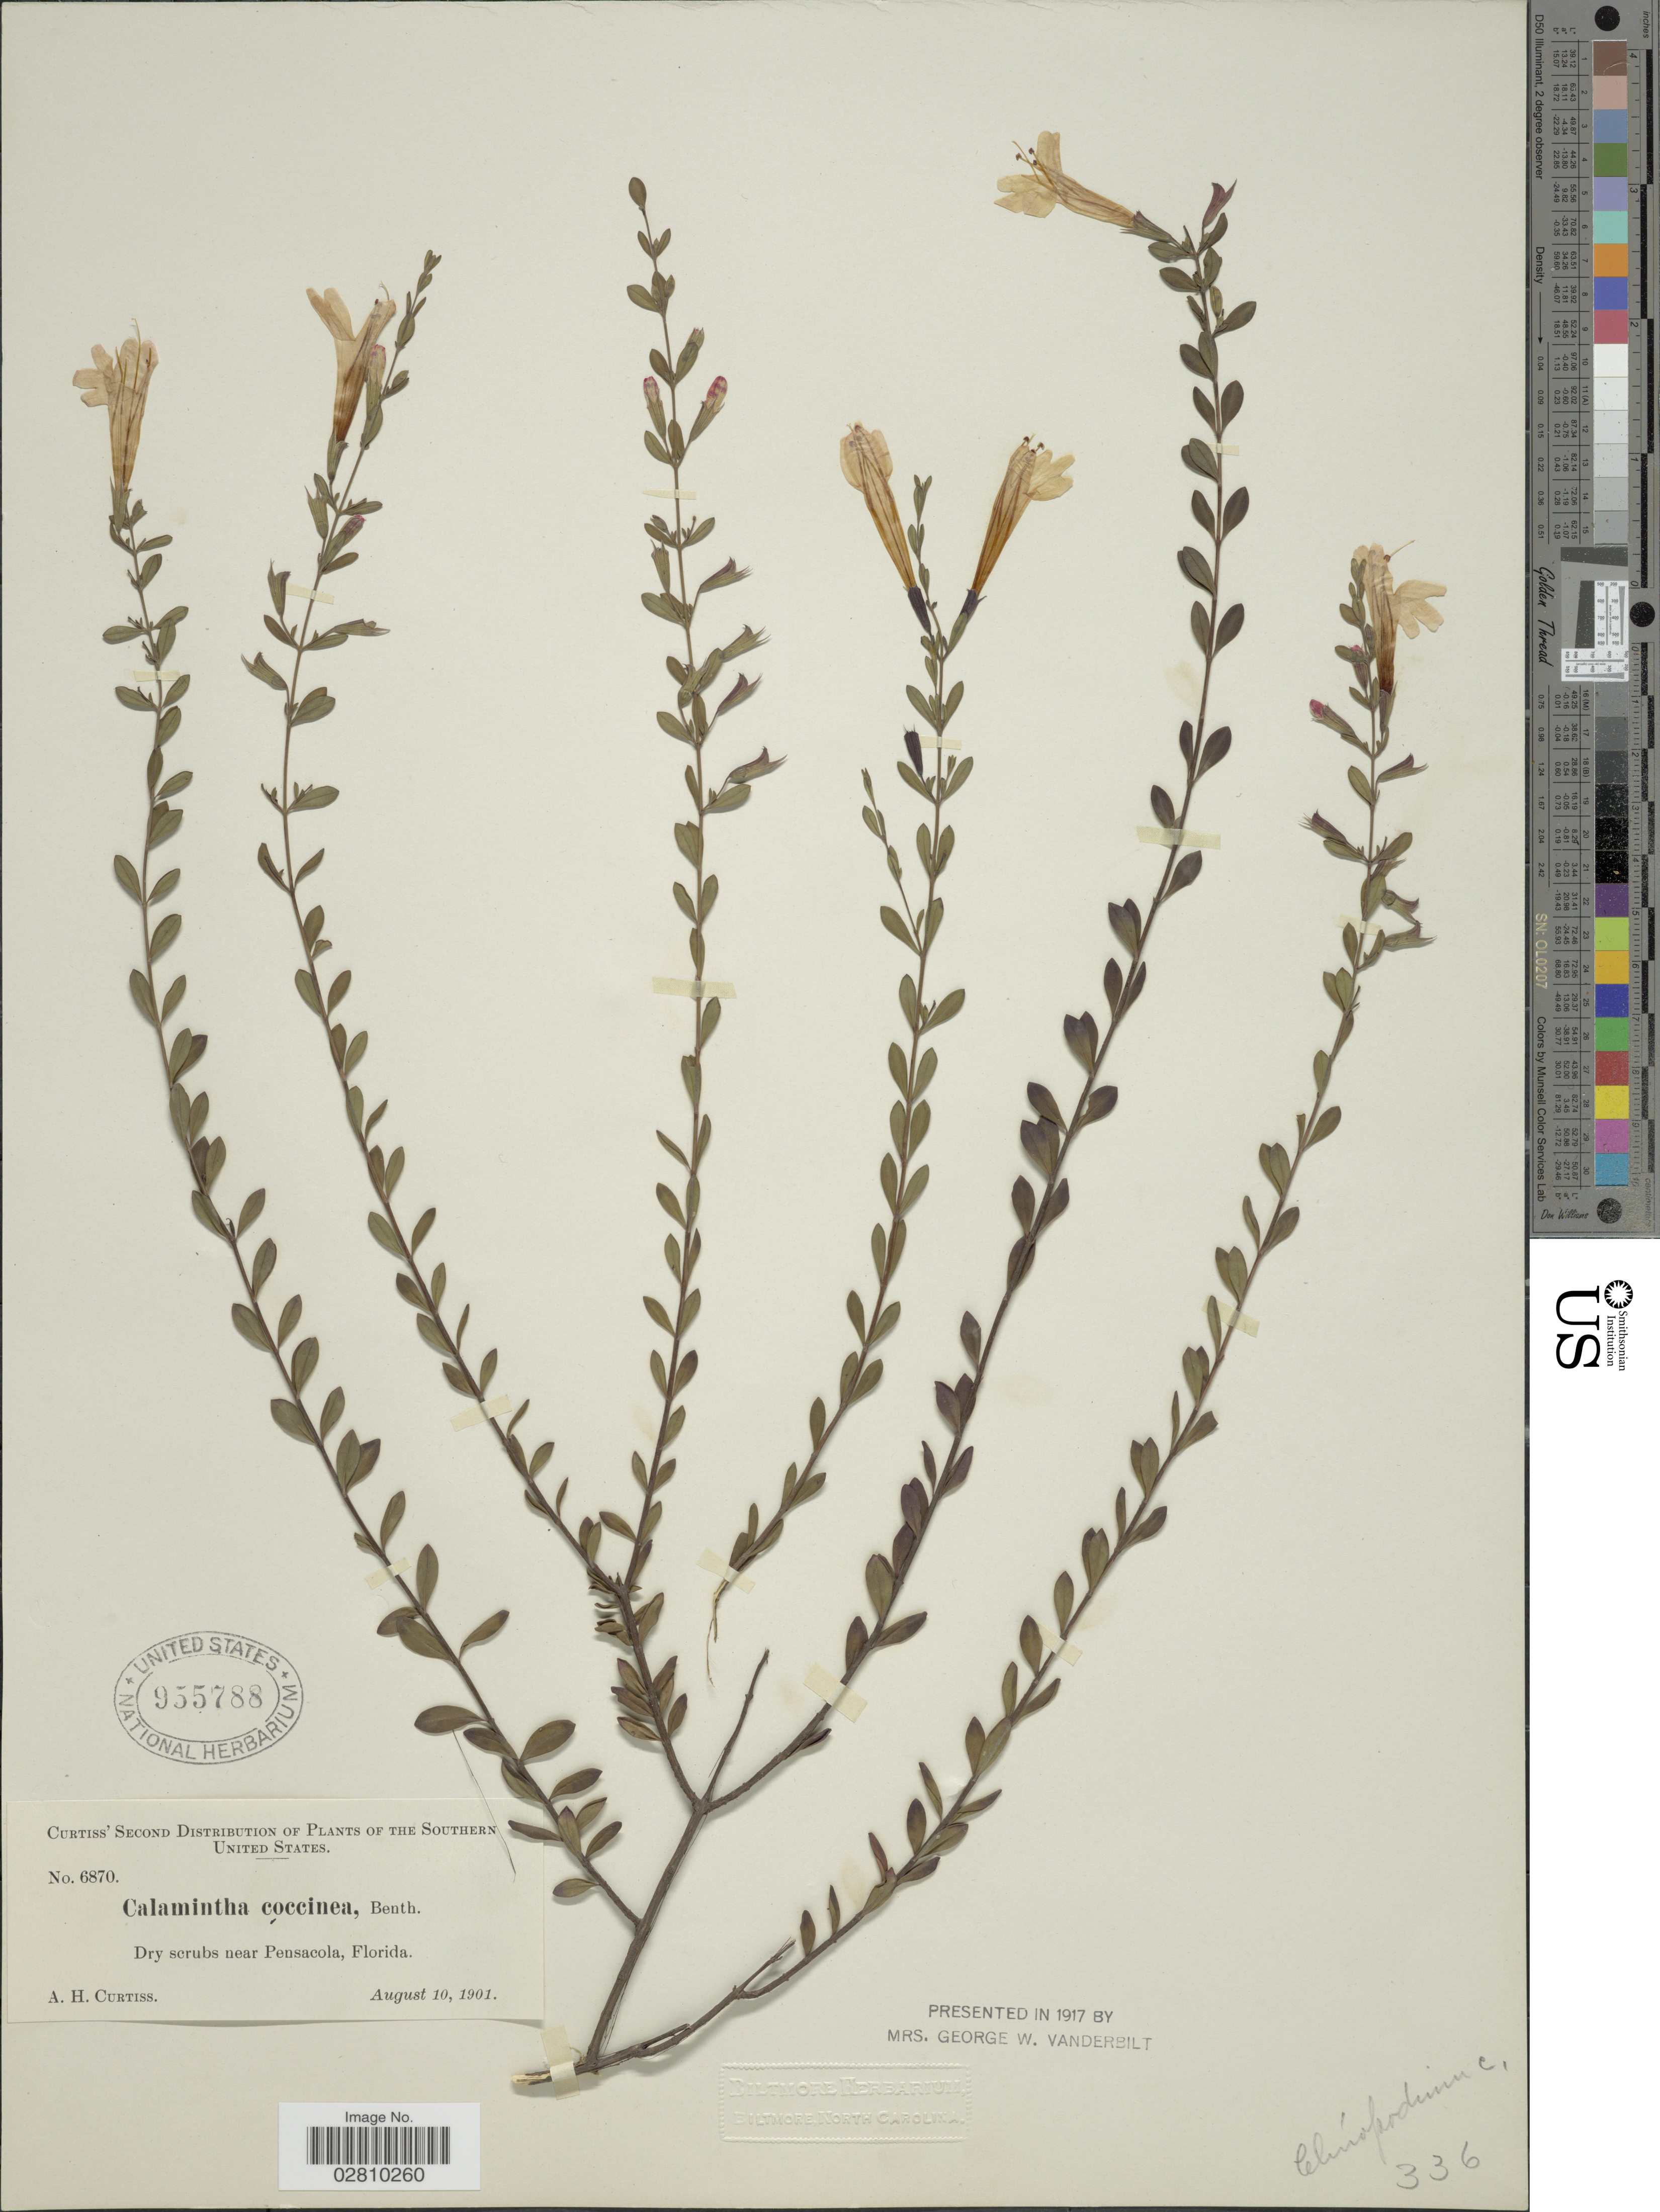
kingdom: Plantae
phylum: Tracheophyta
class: Magnoliopsida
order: Lamiales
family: Lamiaceae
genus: Clinopodium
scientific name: Clinopodium coccineum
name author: (Nutt. ex Hook.) Kuntze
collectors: A. H. Curtiss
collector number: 6870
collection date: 1901-08-10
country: United States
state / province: Florida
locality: Southern United States. dry scrubs near Pensacola, Florida.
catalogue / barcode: US 955788